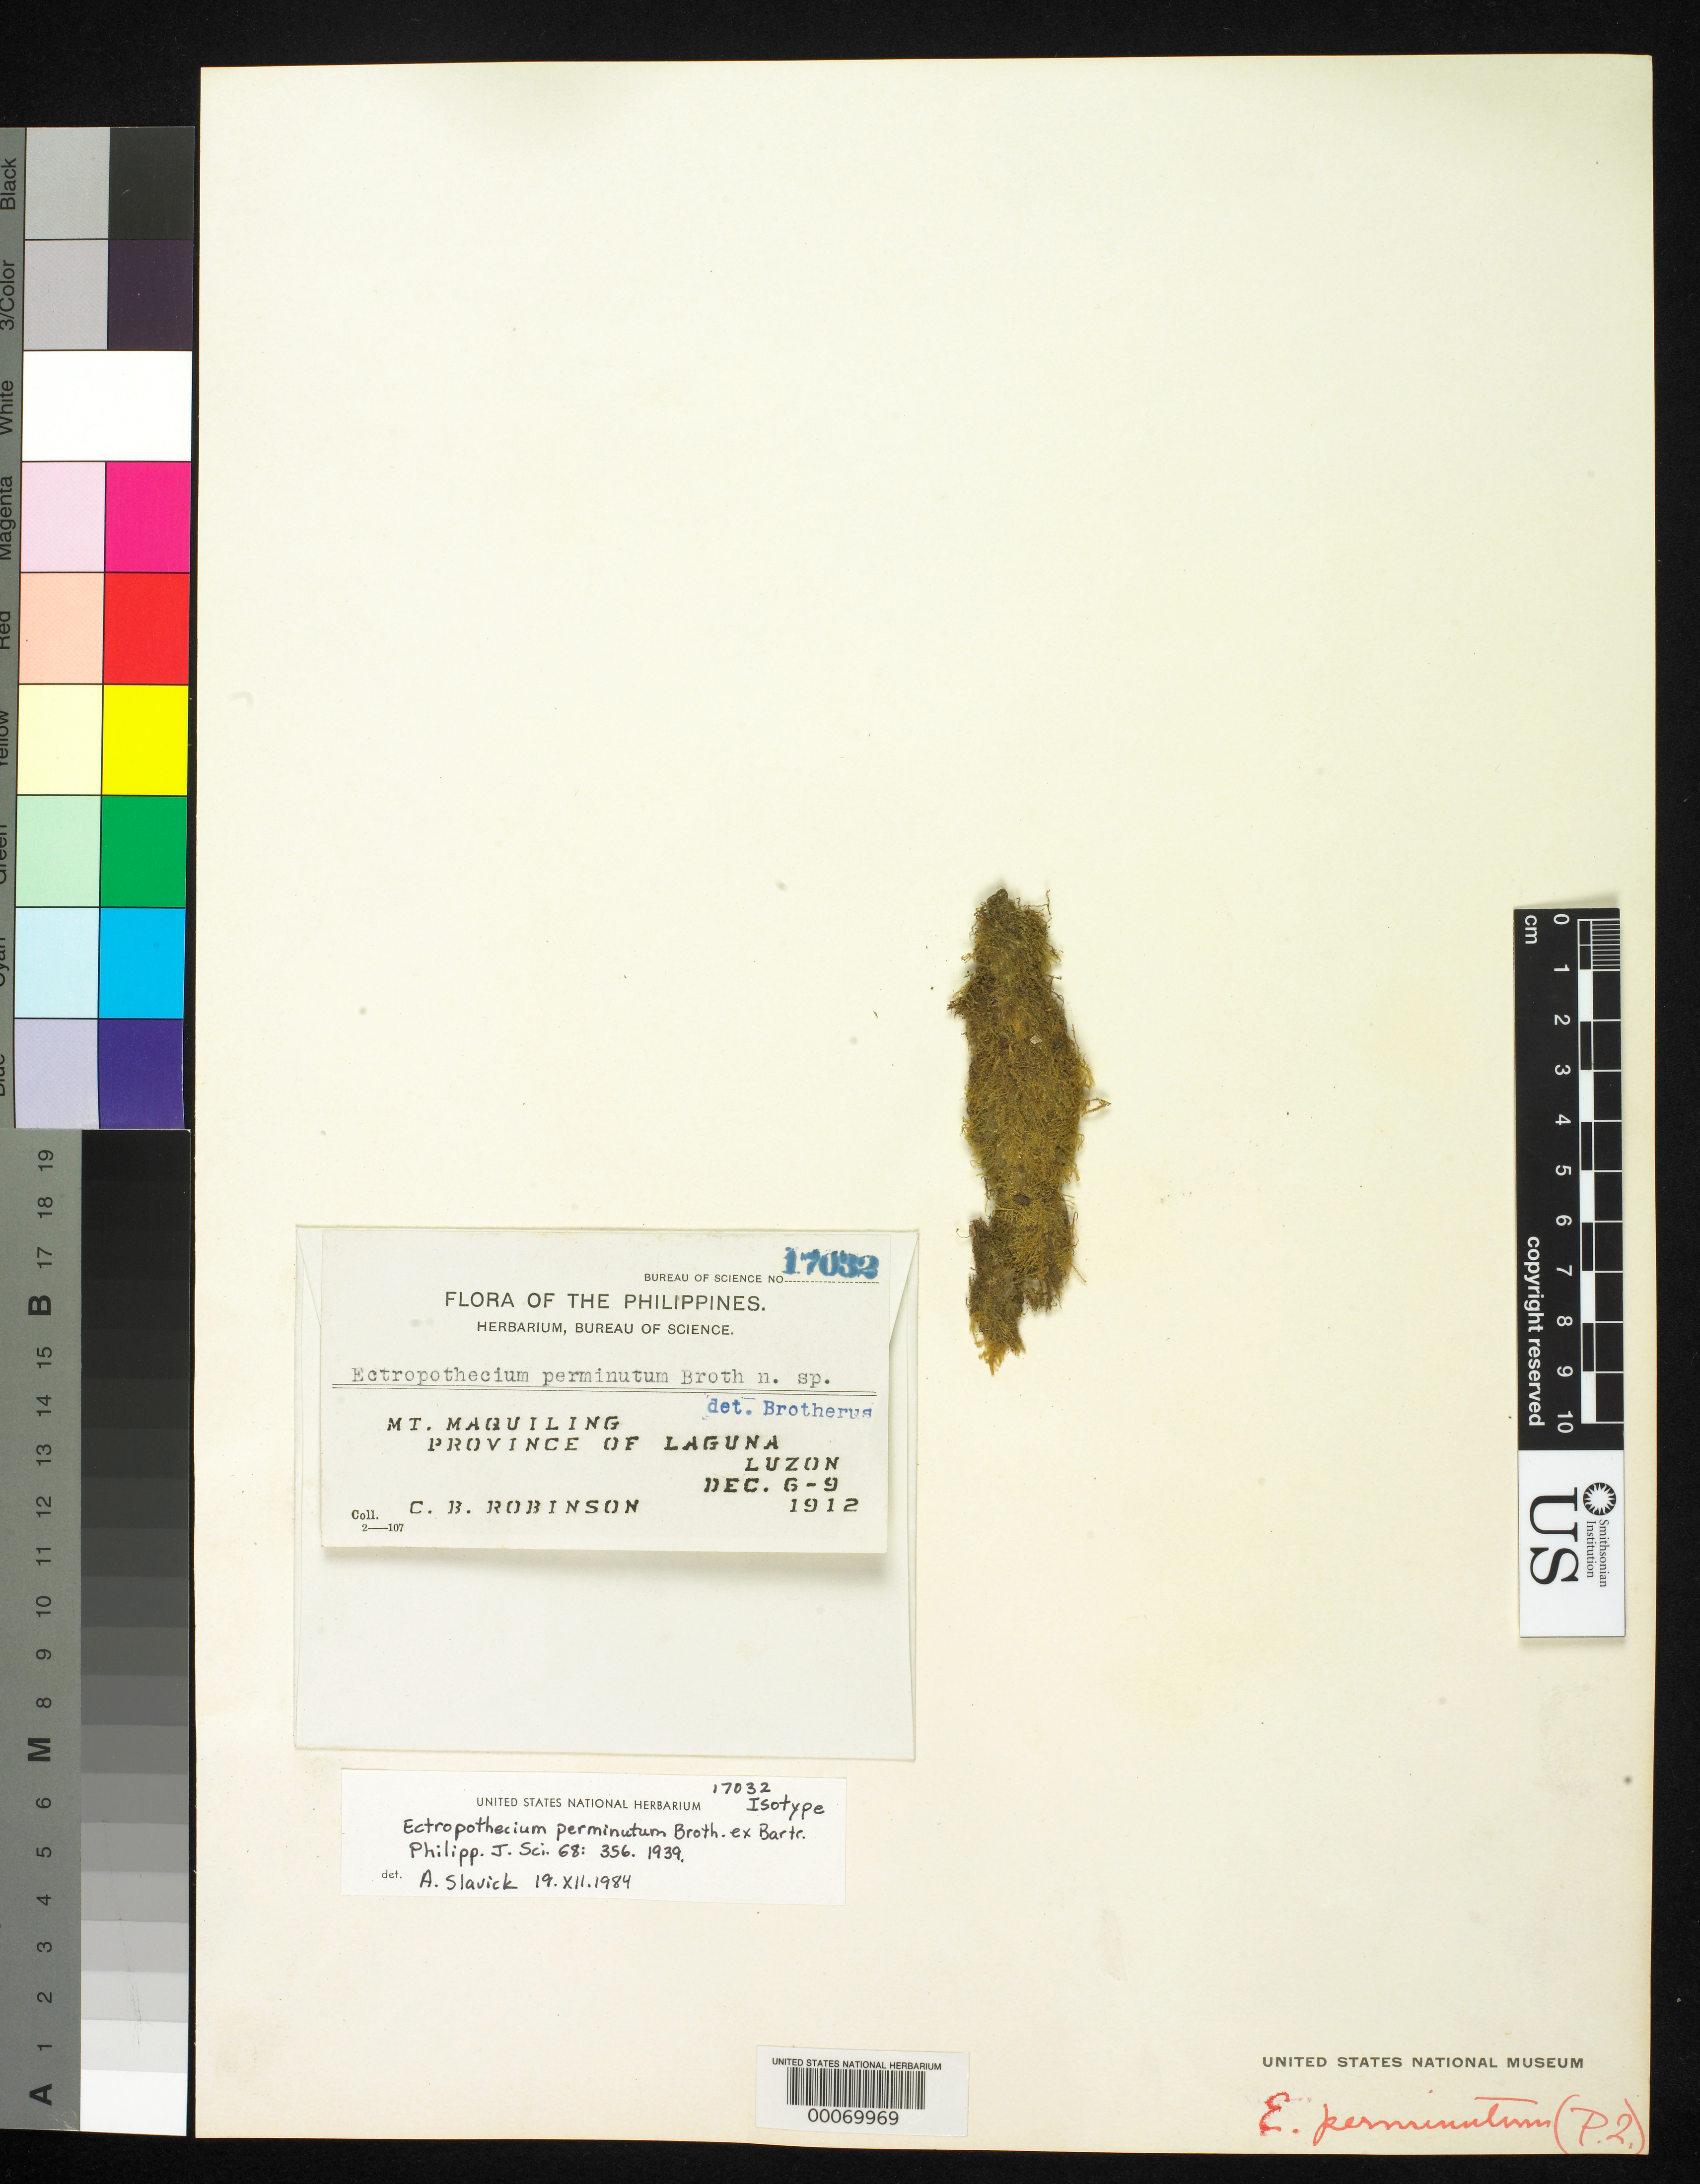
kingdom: Plantae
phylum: Bryophyta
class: Bryopsida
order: Hypnales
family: Hypnaceae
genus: Ectropothecium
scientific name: Ectropothecium perminutum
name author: Broth. ex E.B. Bartram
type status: Isotype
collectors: C. Robinson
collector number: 17032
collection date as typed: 06 Dec 1912 to 09 Dec 1912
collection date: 1912-12-06/1912-12-09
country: Philippines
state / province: Calabarzon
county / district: Laguna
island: Luzon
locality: Mt. Maquiling.